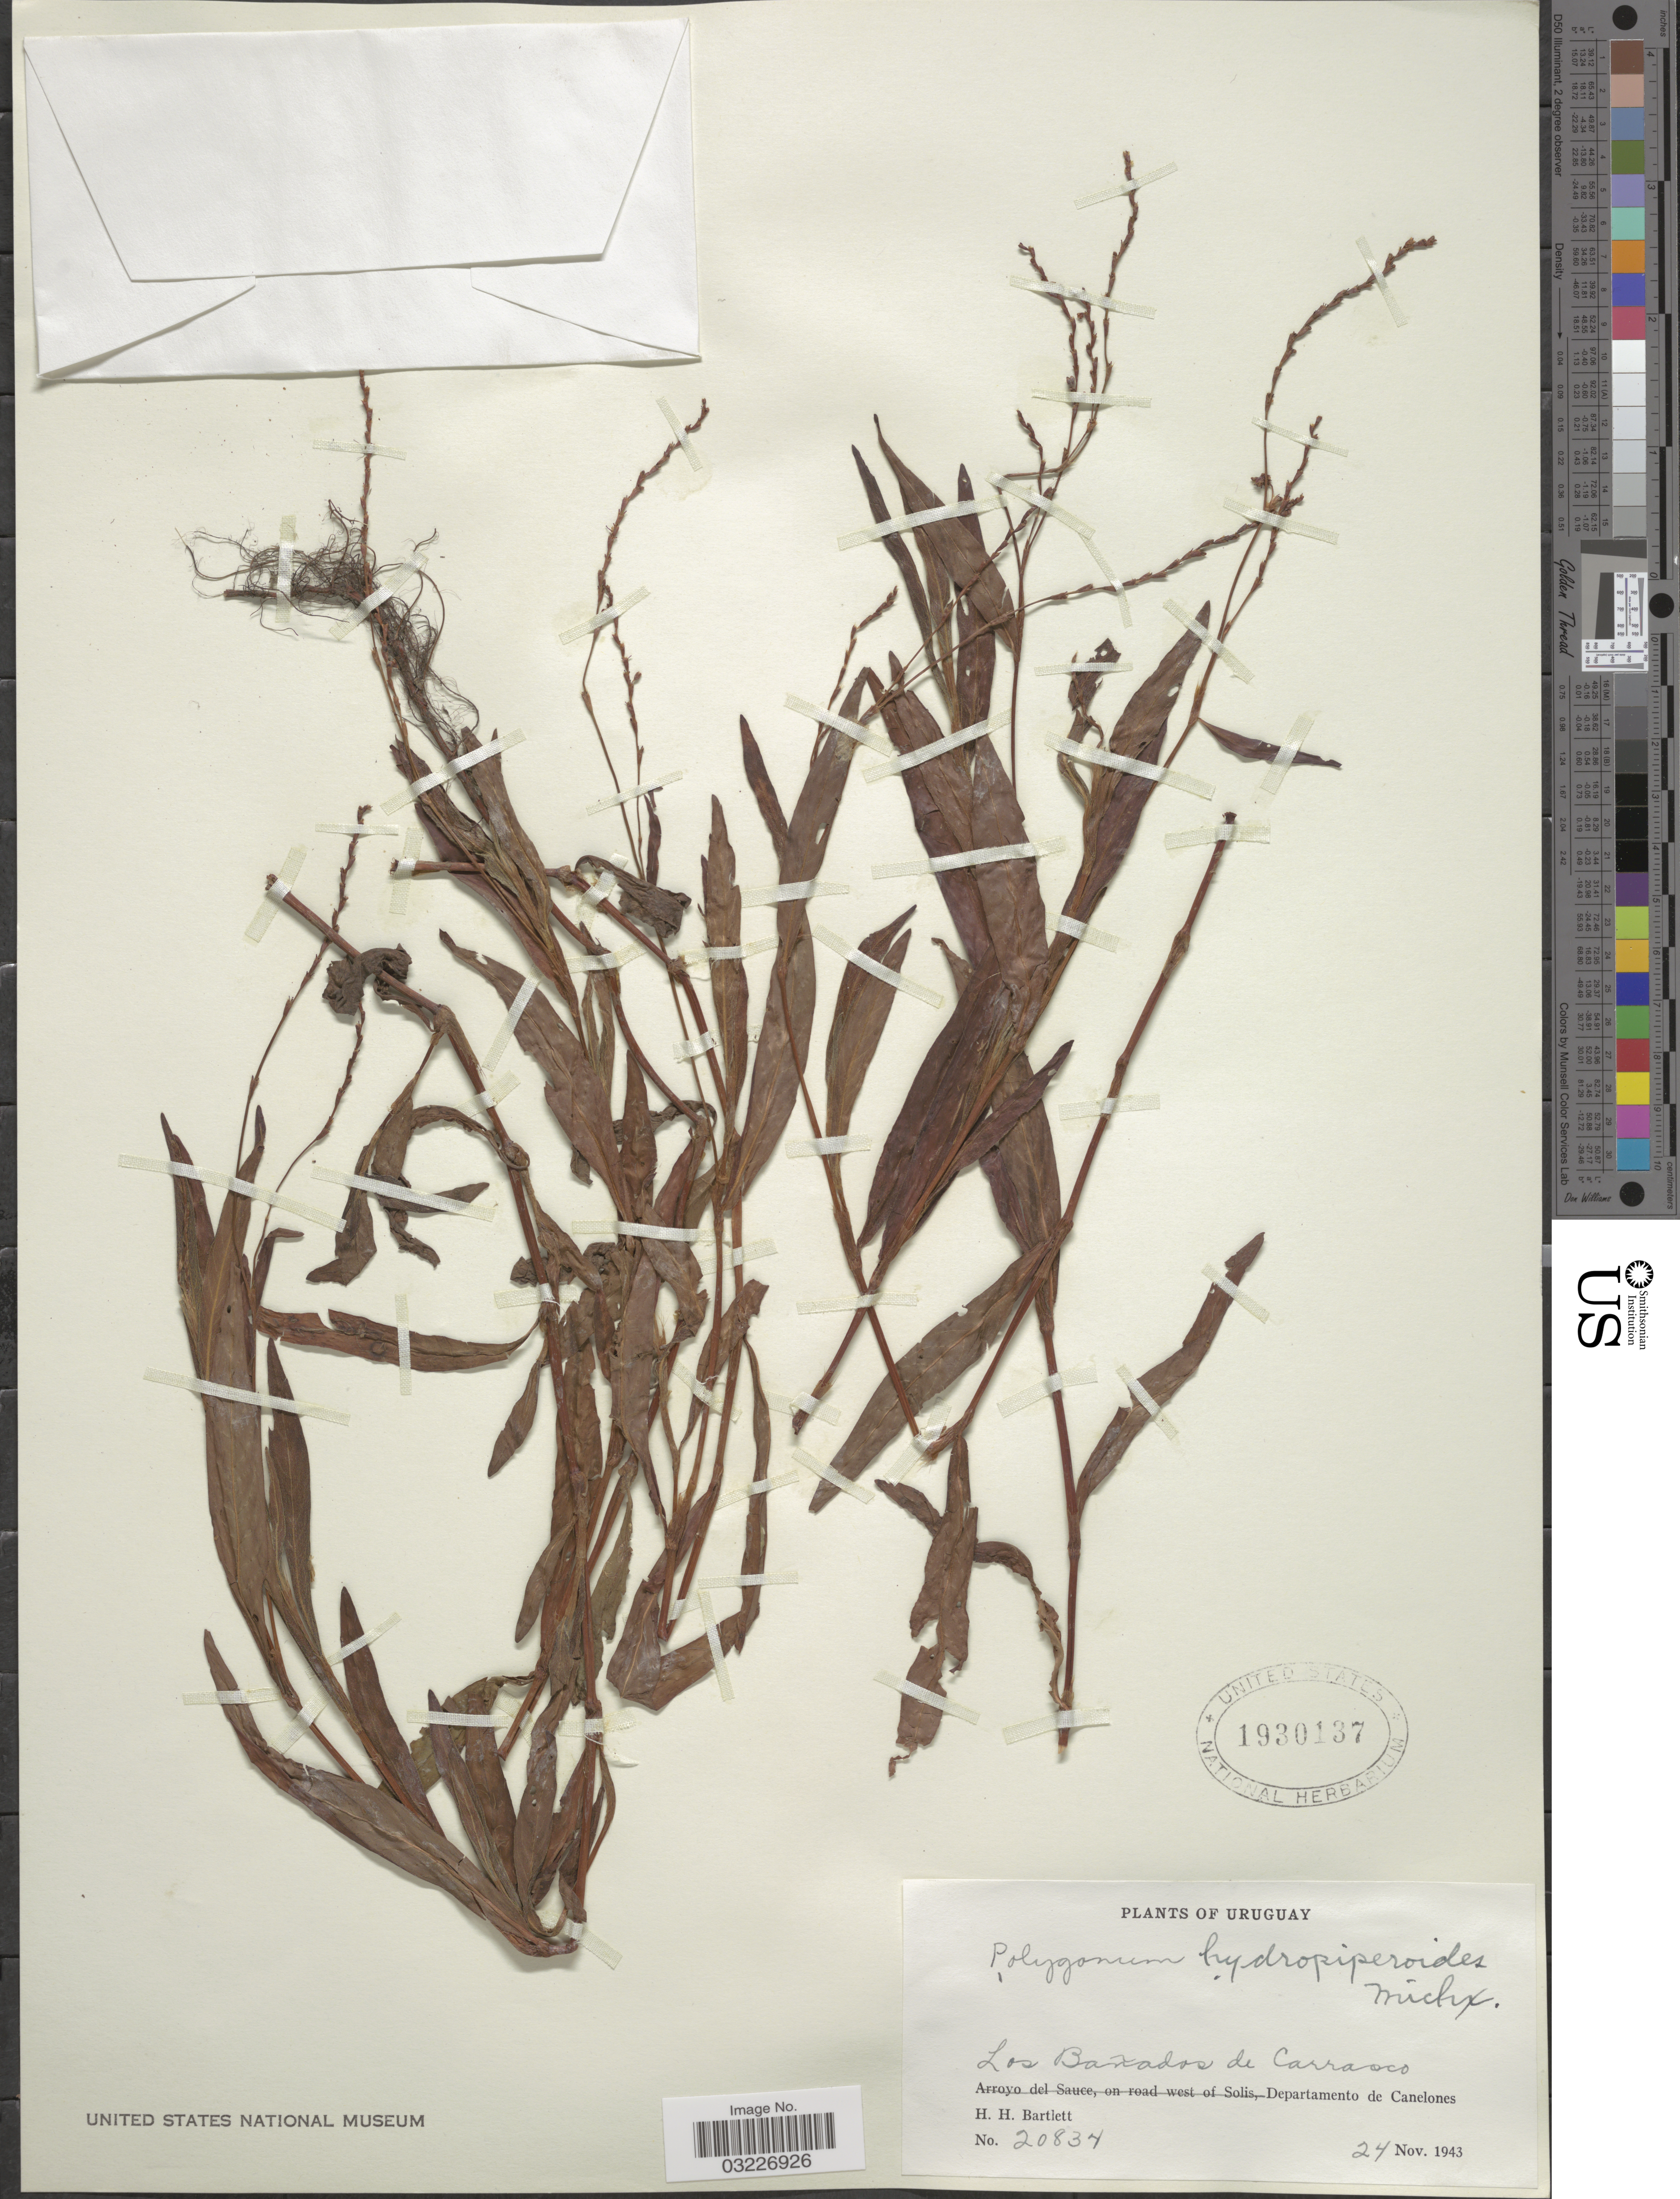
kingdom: Plantae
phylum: Tracheophyta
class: Magnoliopsida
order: Caryophyllales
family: Polygonaceae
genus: Polygonum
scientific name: Polygonum hydropiperoides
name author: Michx.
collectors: H. H. Bartlett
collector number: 20834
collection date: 1943-11-24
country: Uruguay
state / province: Canelones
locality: Los Bañados de Carrasco, Departamento de Canelones.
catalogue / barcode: US 1930137